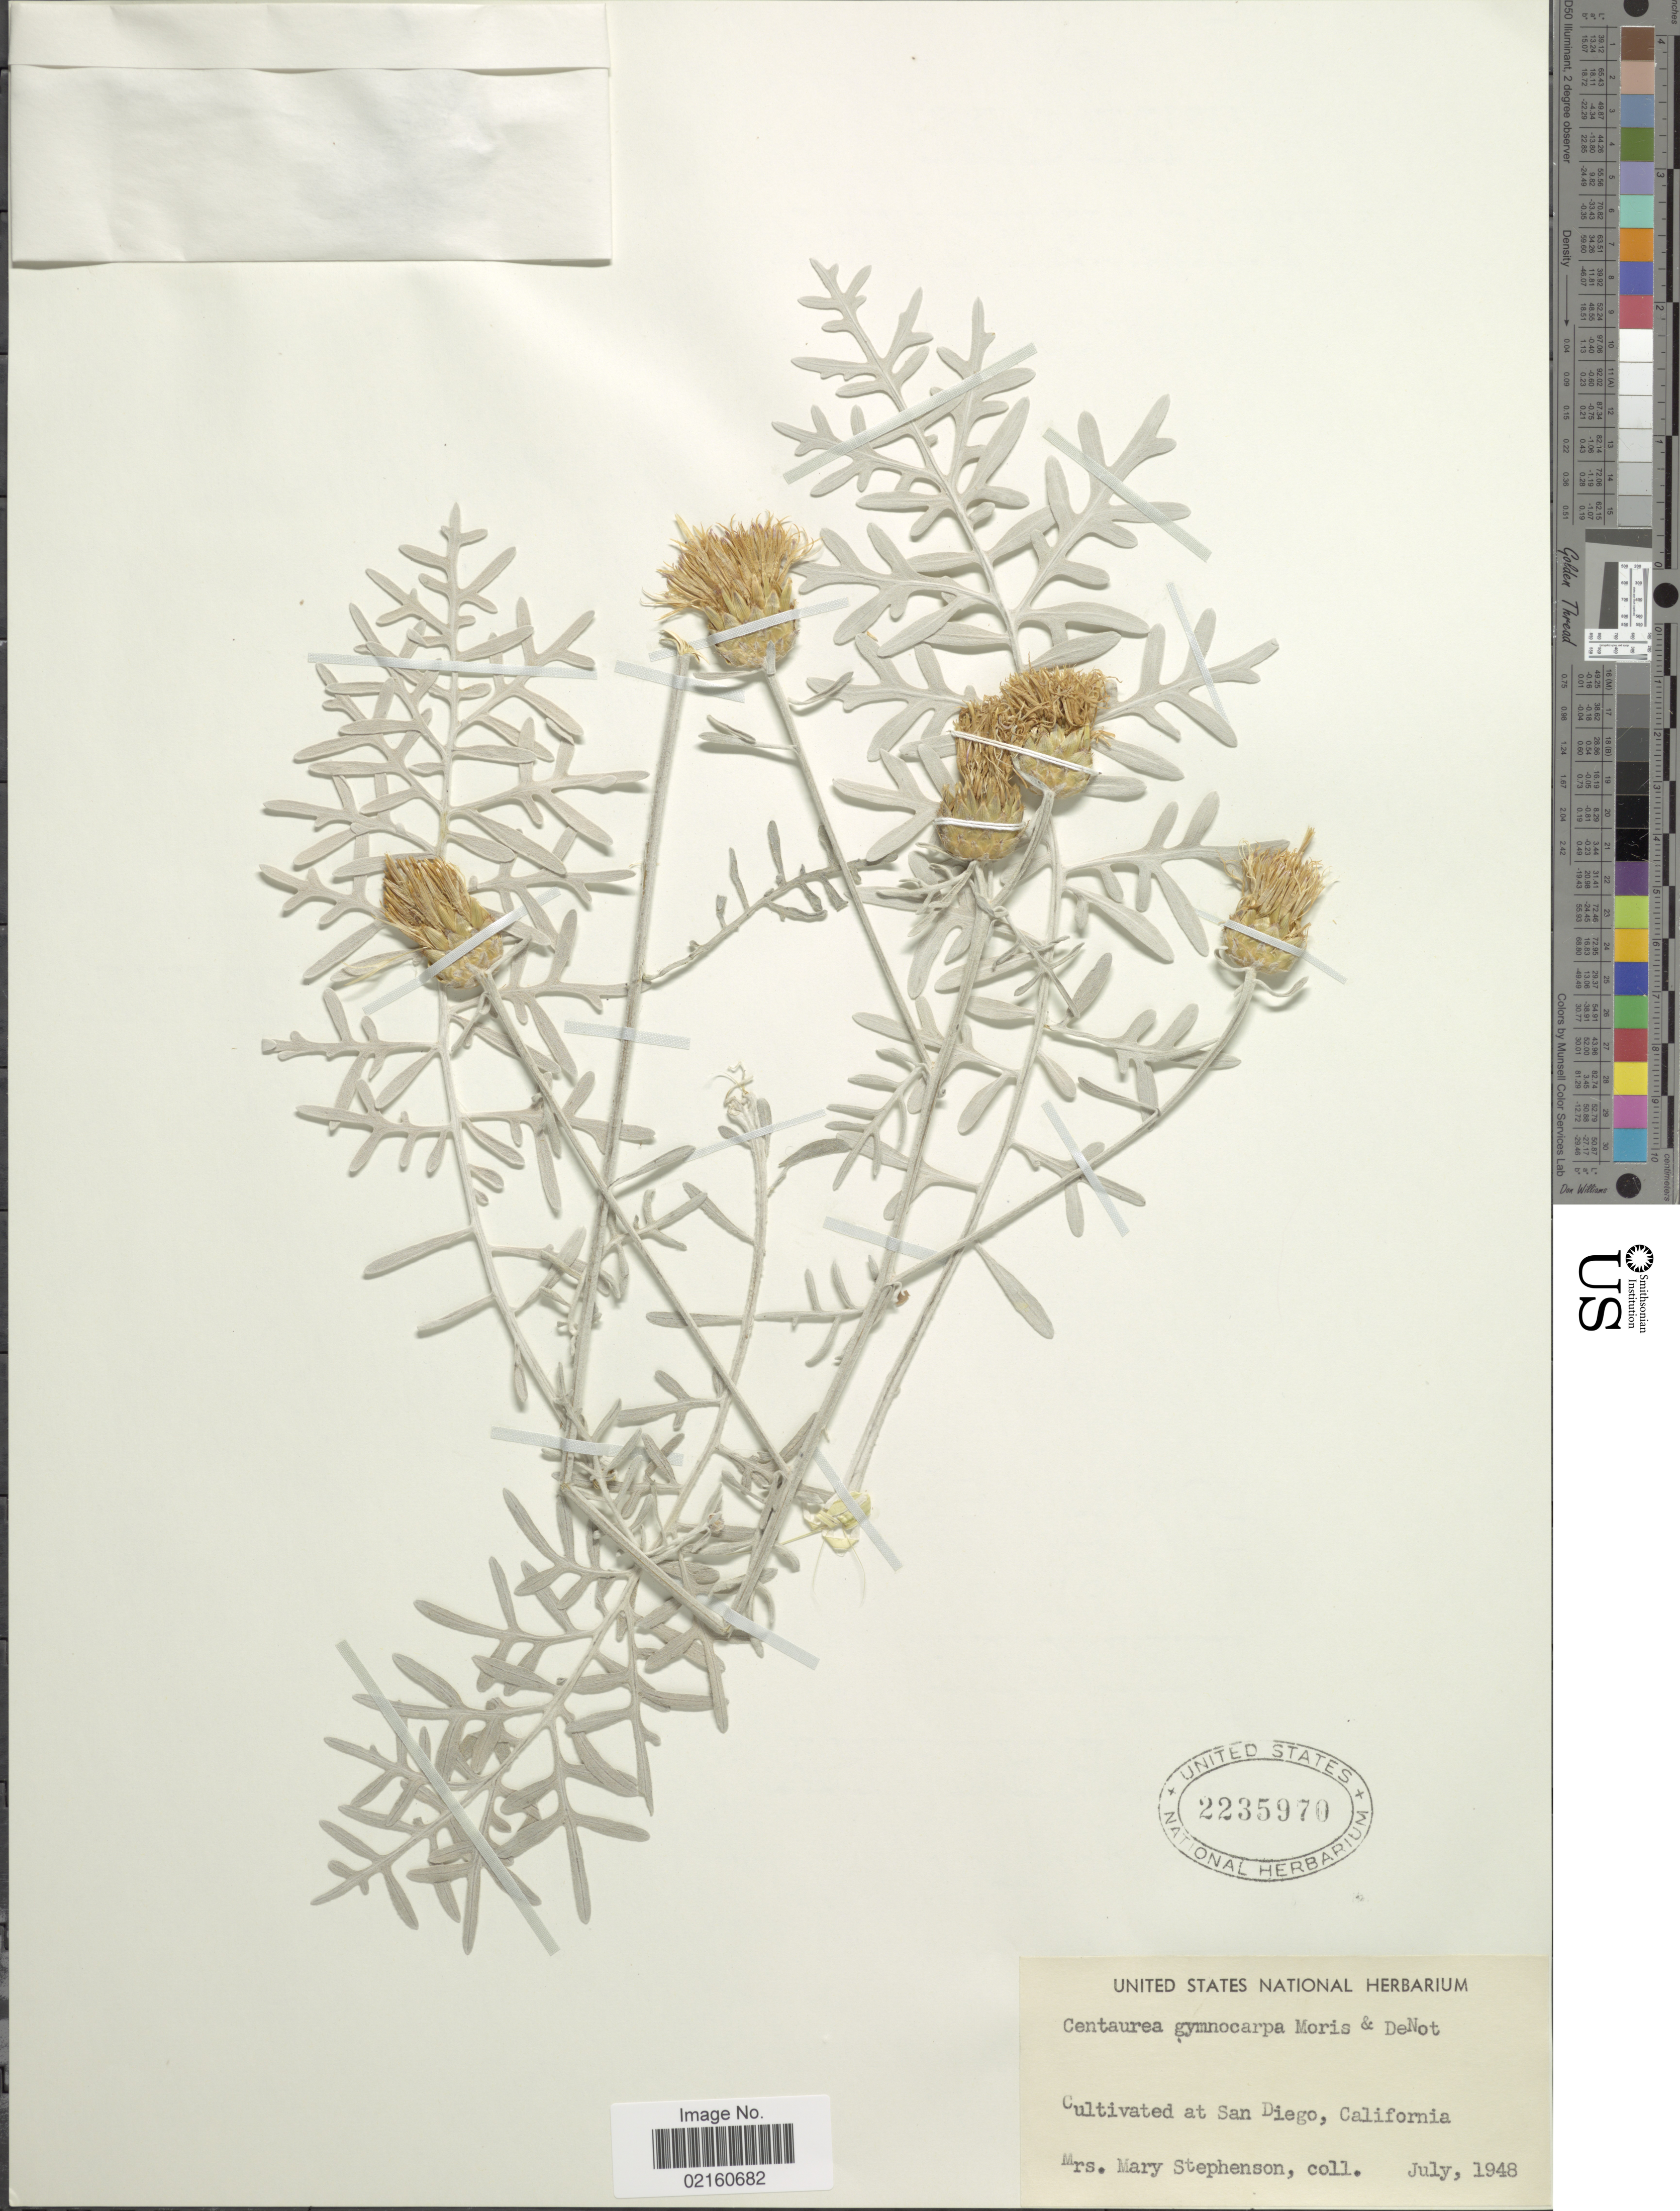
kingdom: Plantae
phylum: Tracheophyta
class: Magnoliopsida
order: Asterales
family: Asteraceae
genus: Centaurea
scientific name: Centaurea gymnocarpa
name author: Moris & De Not.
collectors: M. R. Stephenson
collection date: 1948-07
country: United States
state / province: California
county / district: San Diego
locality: San diego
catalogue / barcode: US 2235970